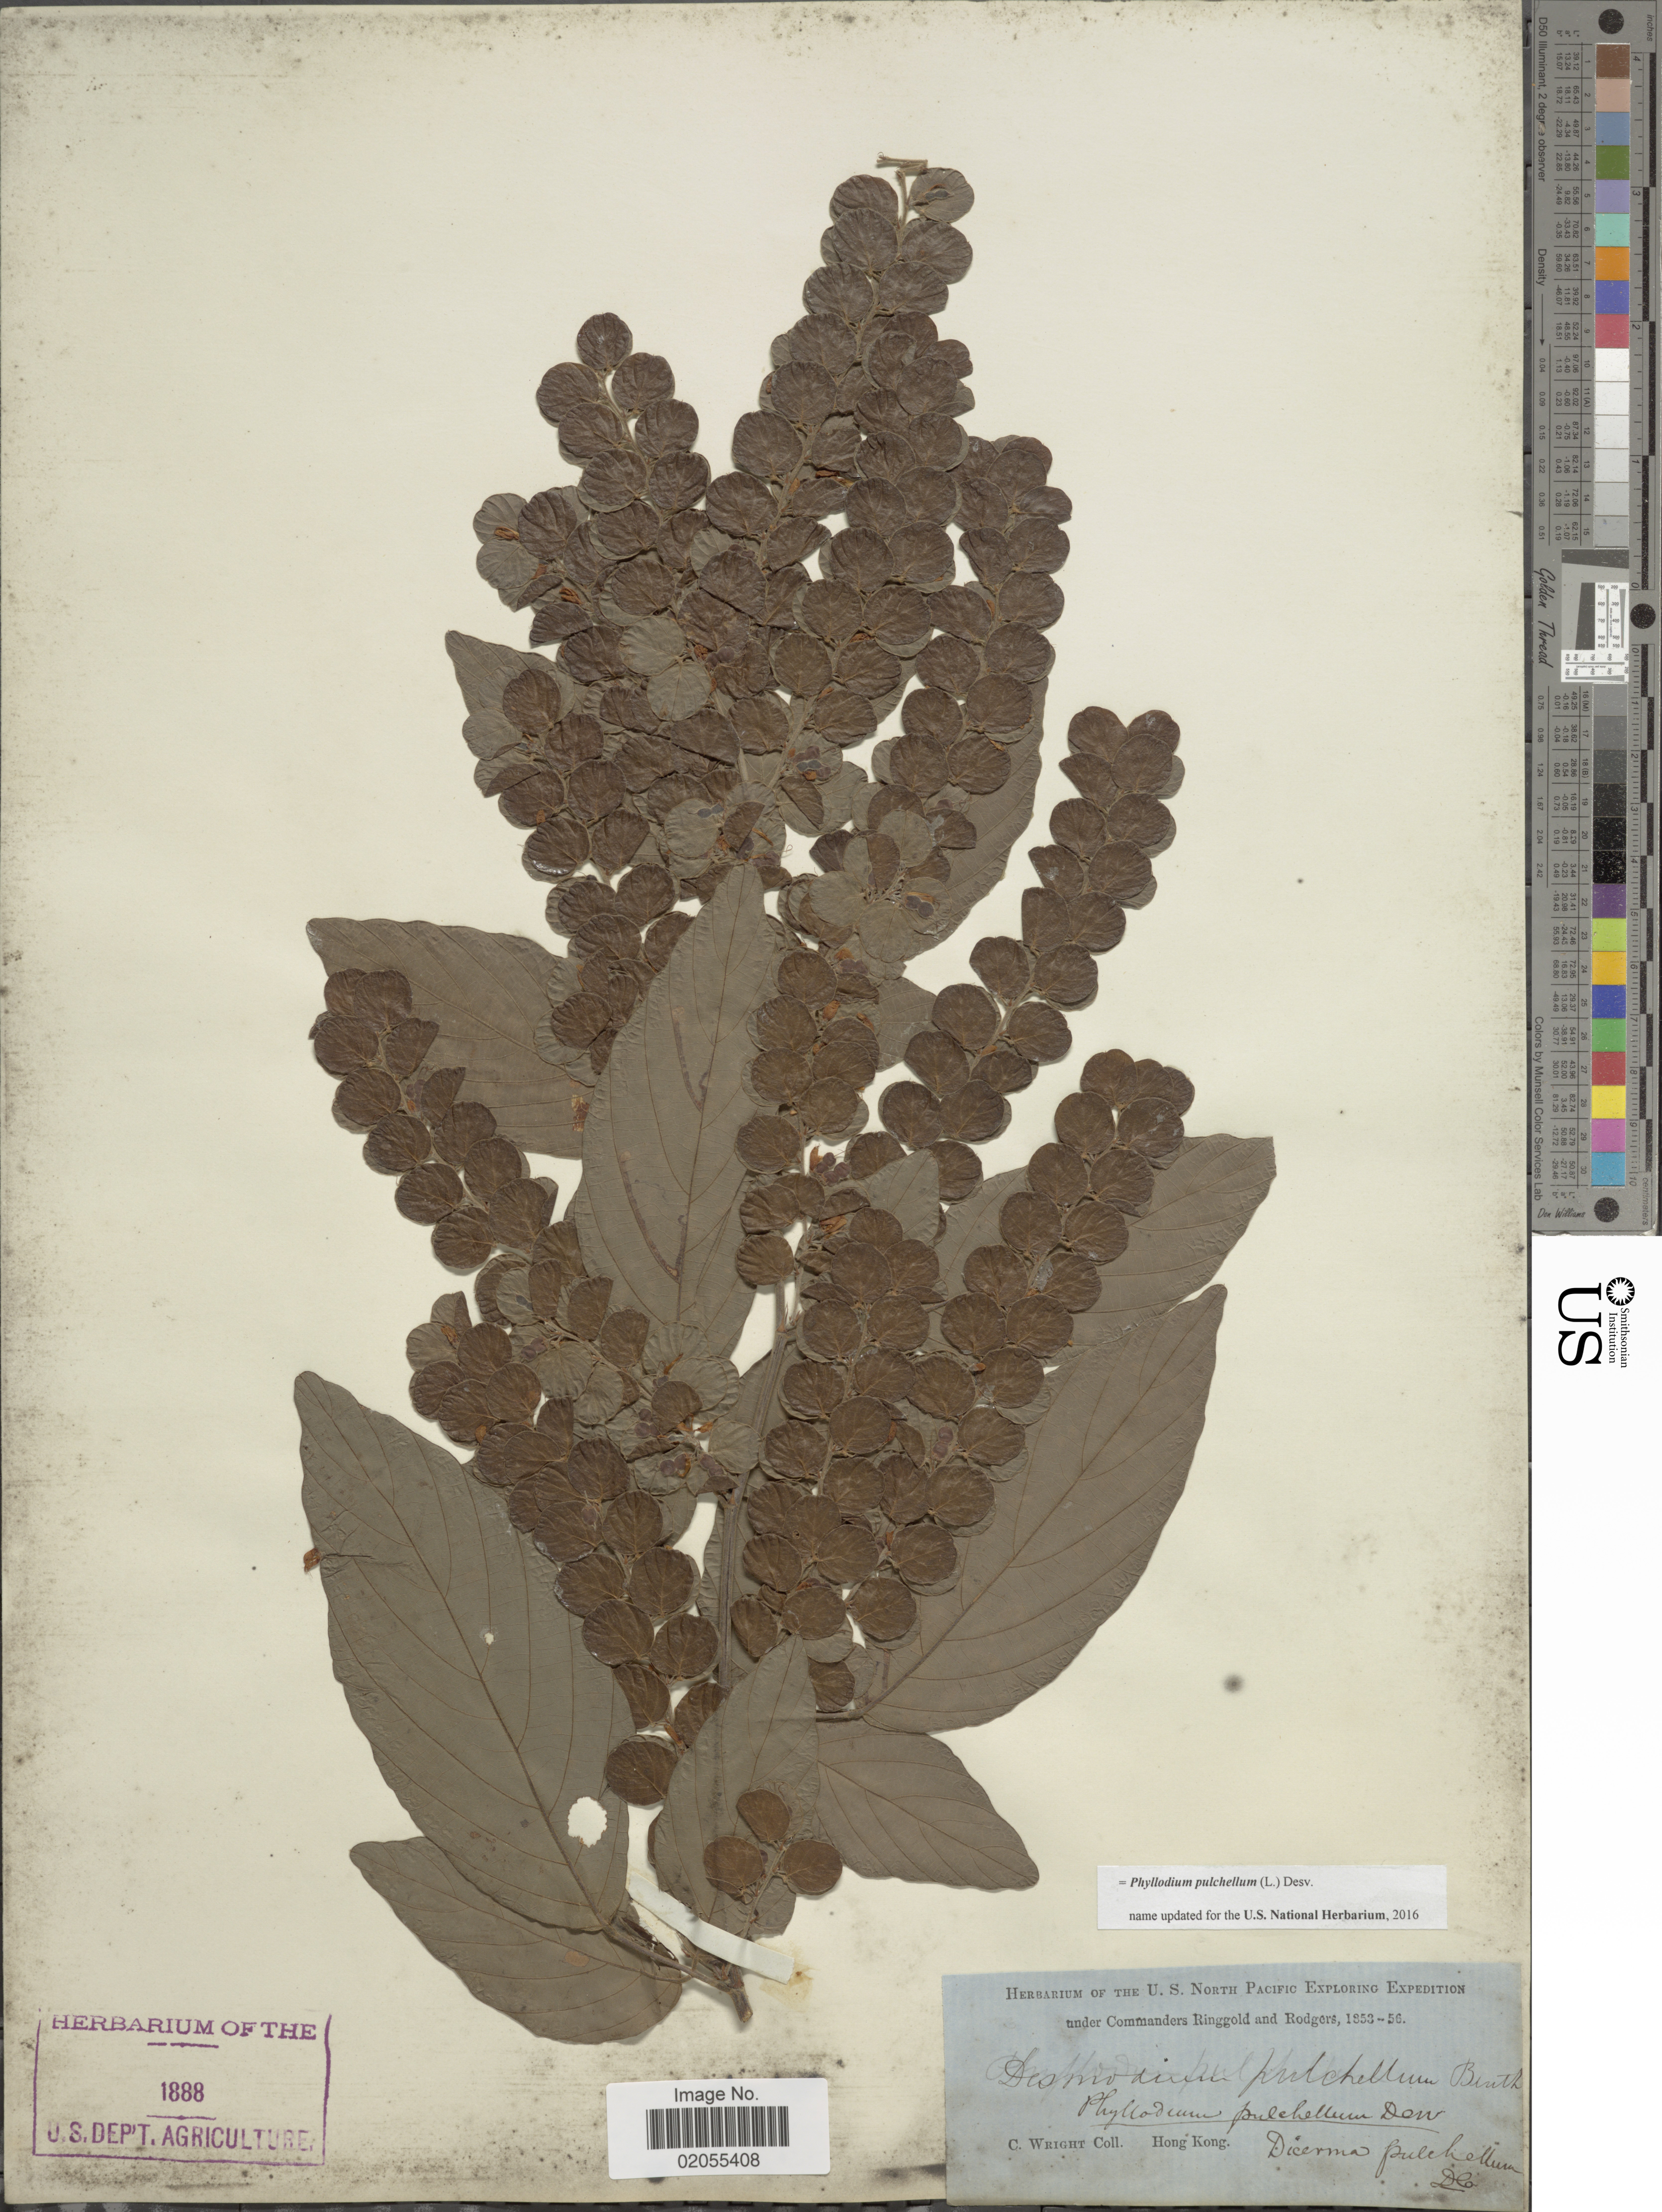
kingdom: Plantae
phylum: Tracheophyta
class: Magnoliopsida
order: Fabales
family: Fabaceae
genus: Phyllodium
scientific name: Phyllodium pulchellum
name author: (L.) Desv.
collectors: C. Wright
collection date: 1853/1856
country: China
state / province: Hong Kong